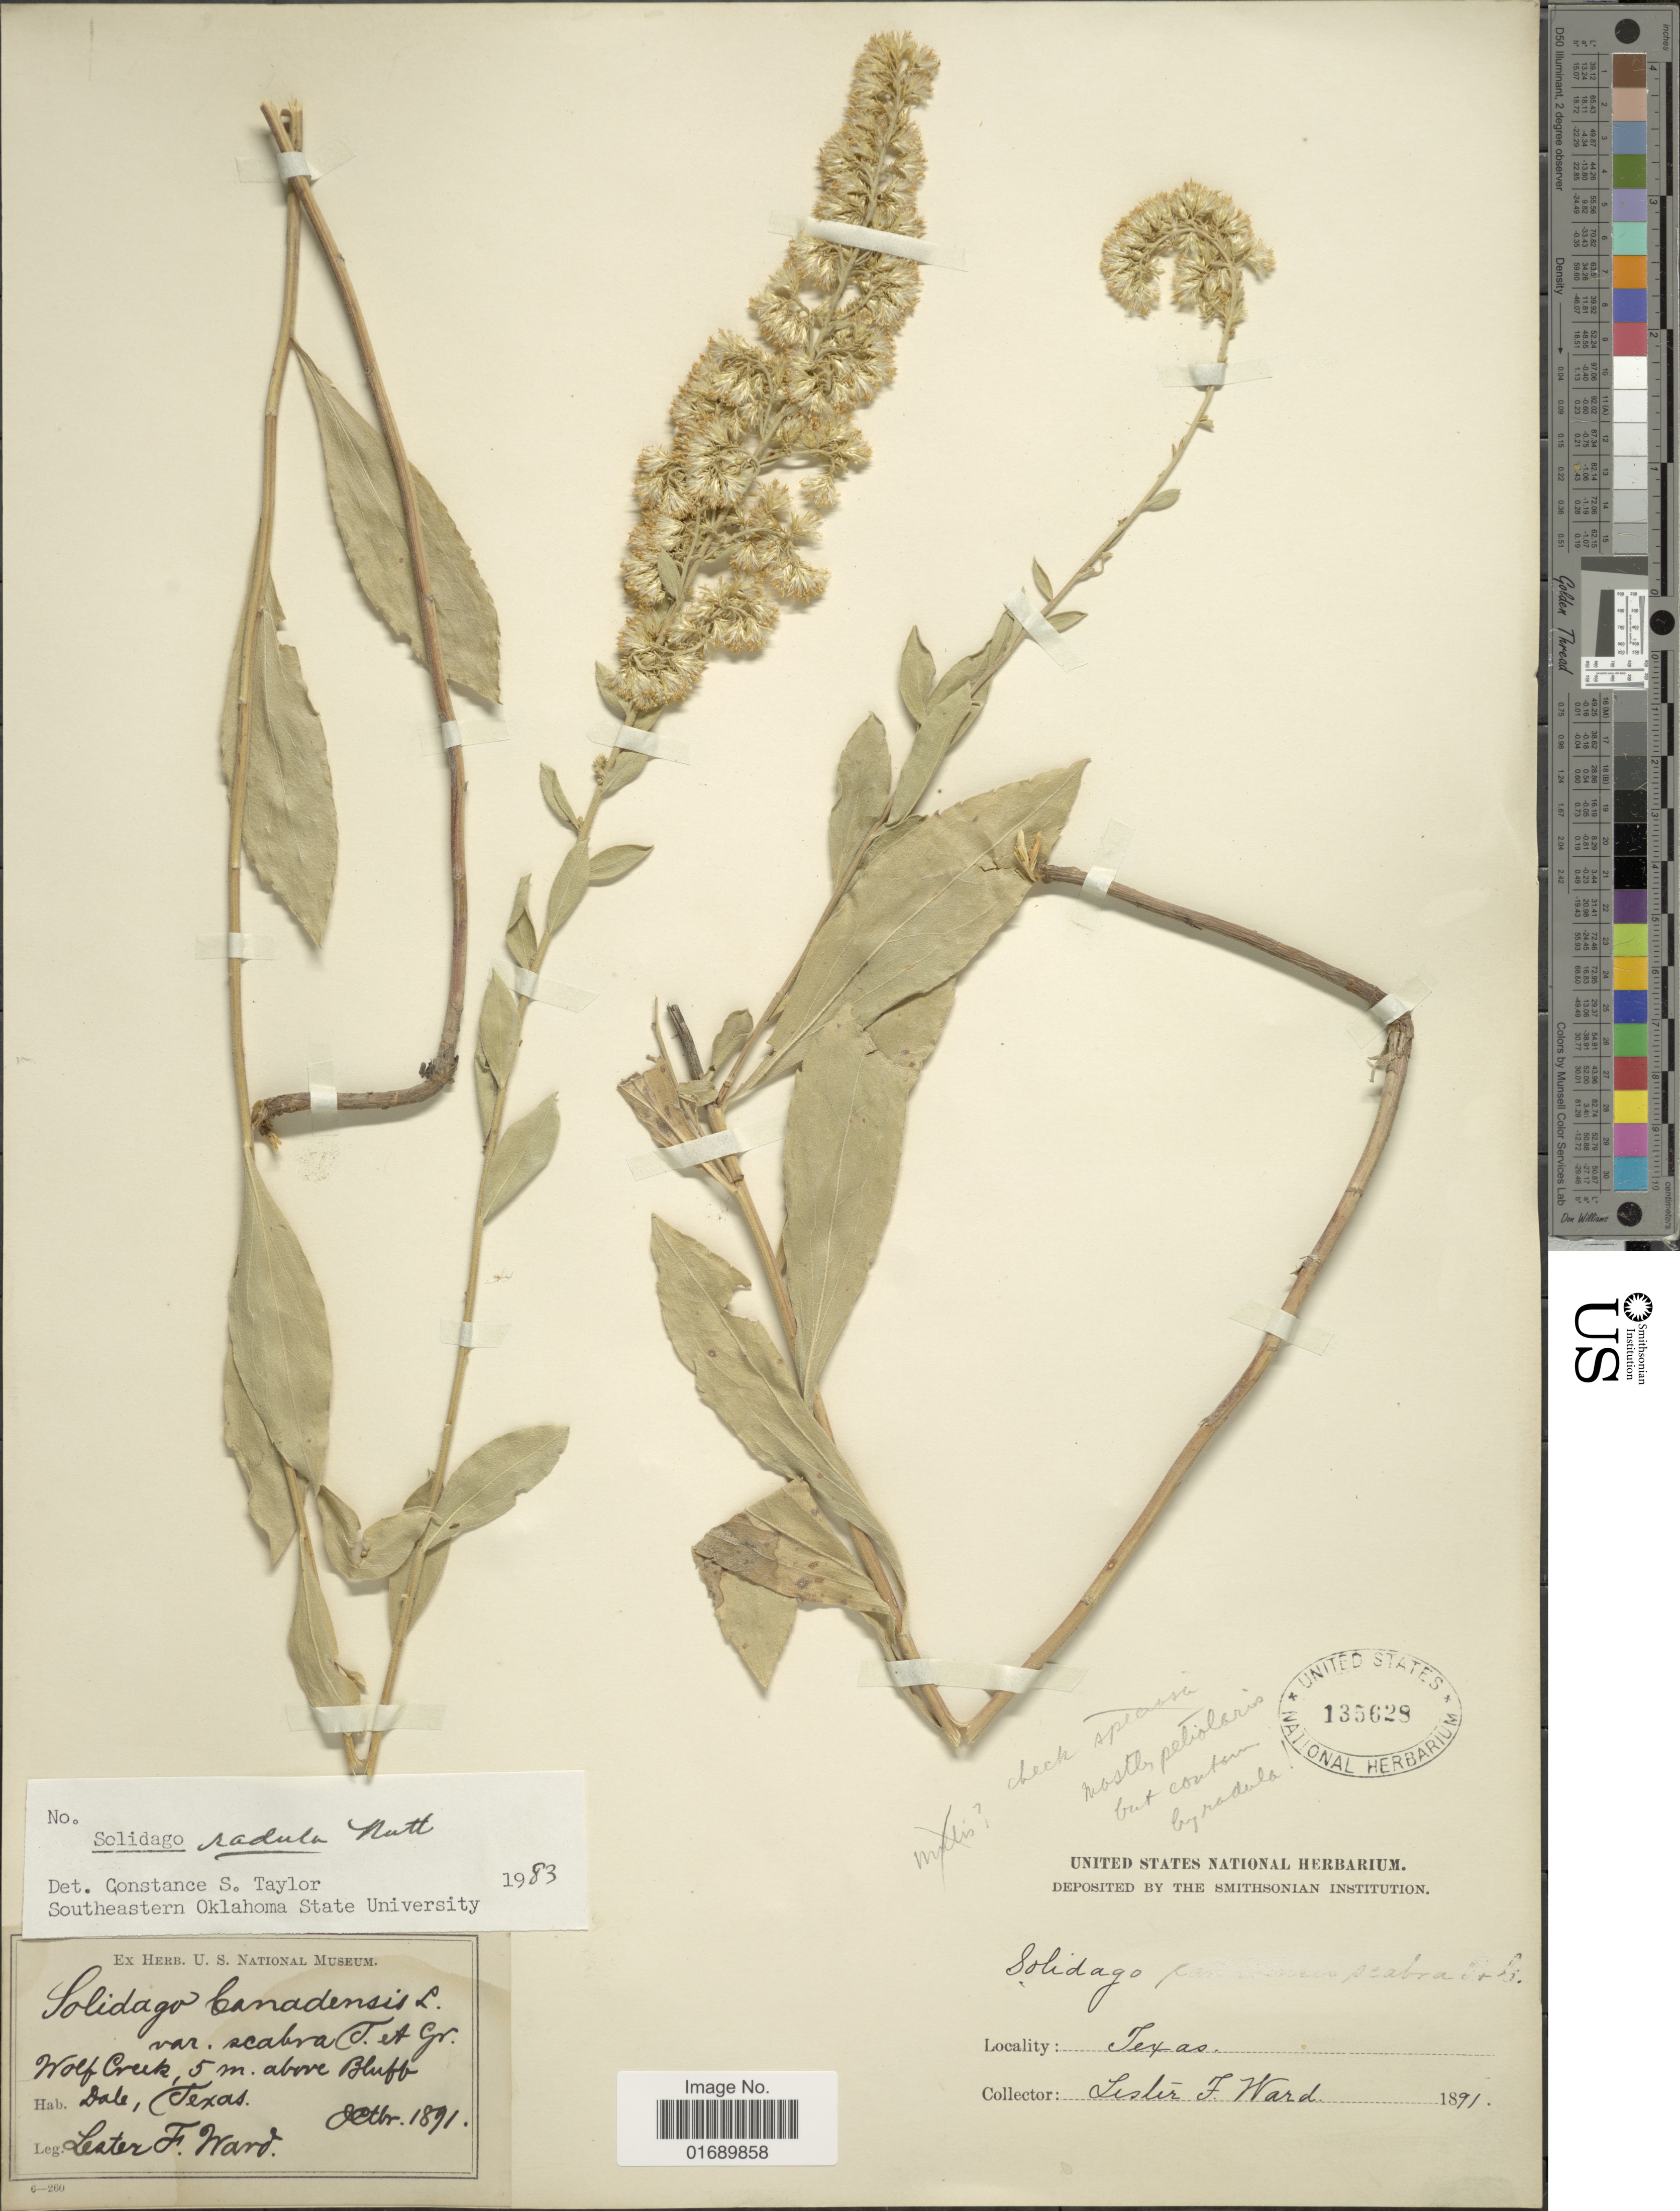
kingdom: Plantae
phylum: Tracheophyta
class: Magnoliopsida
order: Asterales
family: Asteraceae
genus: Solidago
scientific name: Solidago radula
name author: Nutt.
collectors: L. F. Ward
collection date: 1891-10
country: United States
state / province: Texas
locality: Wolf Creek, 5m above Bluff Dale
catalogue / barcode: US 135628